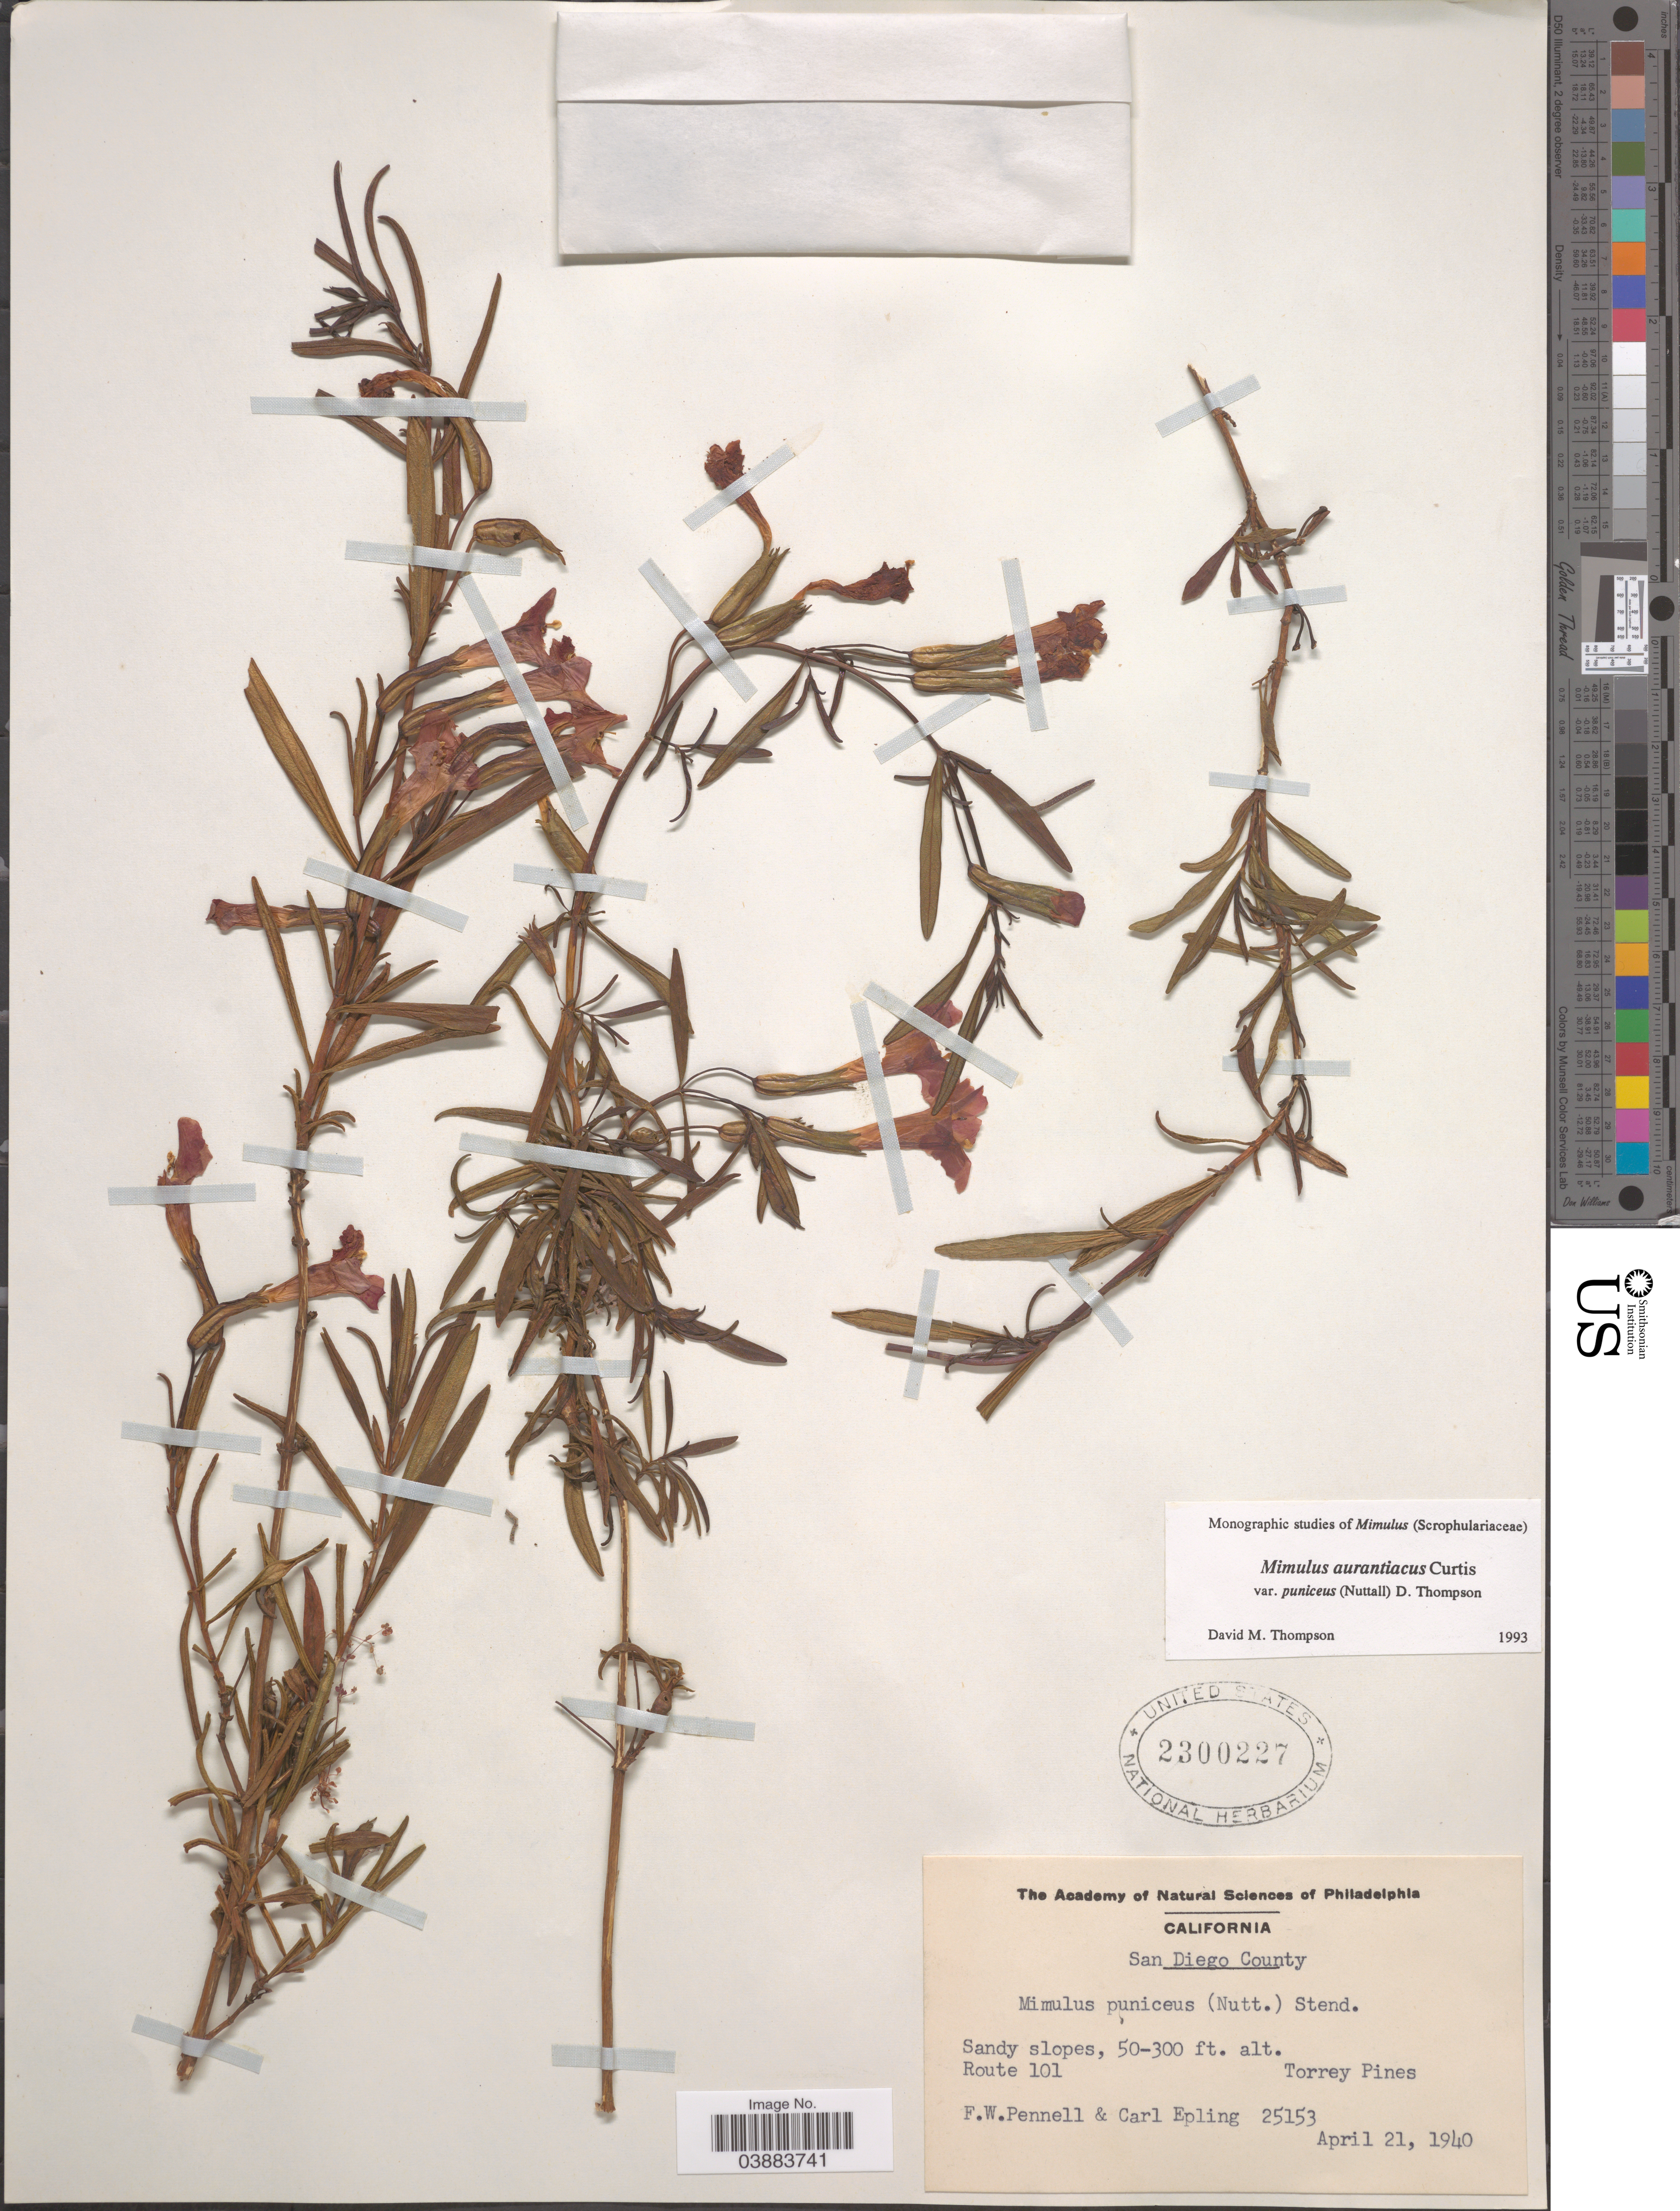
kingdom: Plantae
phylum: Tracheophyta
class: Magnoliopsida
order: Lamiales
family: Phrymaceae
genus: Diplacus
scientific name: Diplacus aurantiacus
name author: (Curtis) Jeps.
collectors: F. W. Pennell & C. C. Epling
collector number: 25153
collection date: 1940-04-21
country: United States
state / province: California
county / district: San Diego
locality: San Diego County. Route 101. Torrey Pines.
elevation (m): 15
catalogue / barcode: US 2300227